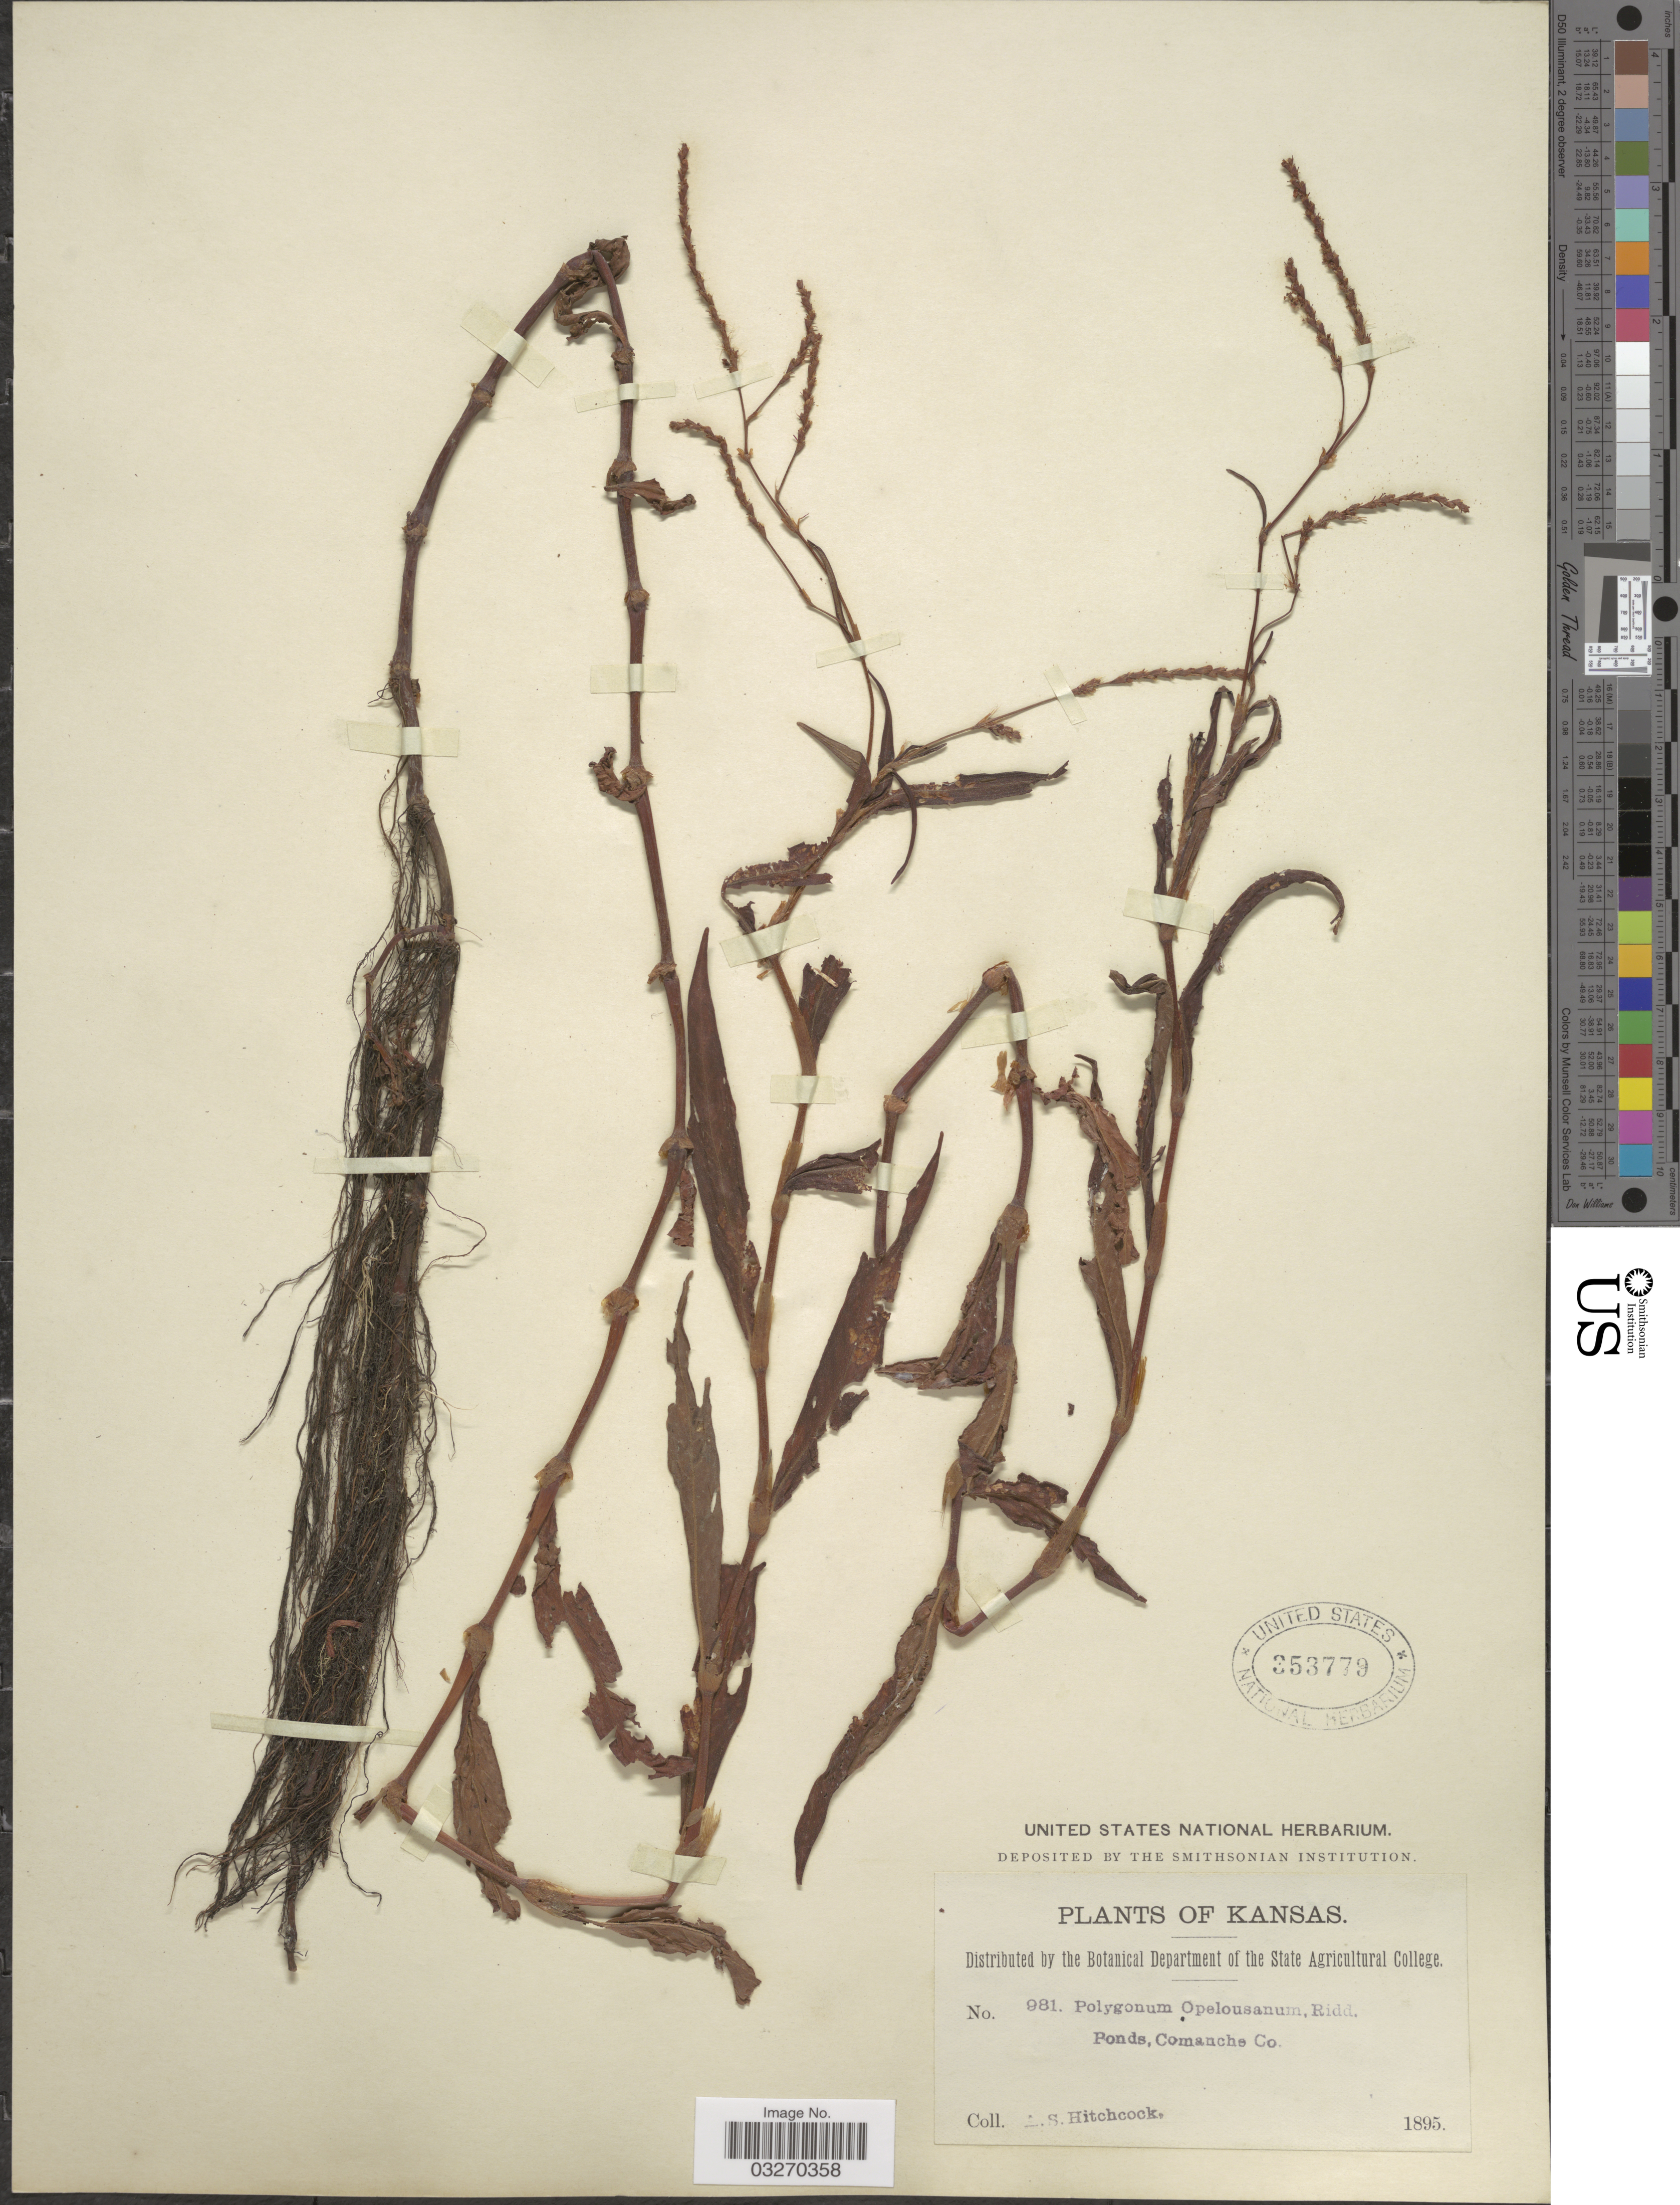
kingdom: Plantae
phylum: Tracheophyta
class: Magnoliopsida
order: Caryophyllales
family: Polygonaceae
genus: Persicaria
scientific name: Persicaria hydropiperoides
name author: (Michx.) Small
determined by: Atha, D. E.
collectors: A. S. Hitchcock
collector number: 981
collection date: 1895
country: United States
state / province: Kansas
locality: Comanche Co.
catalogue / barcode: US 353779